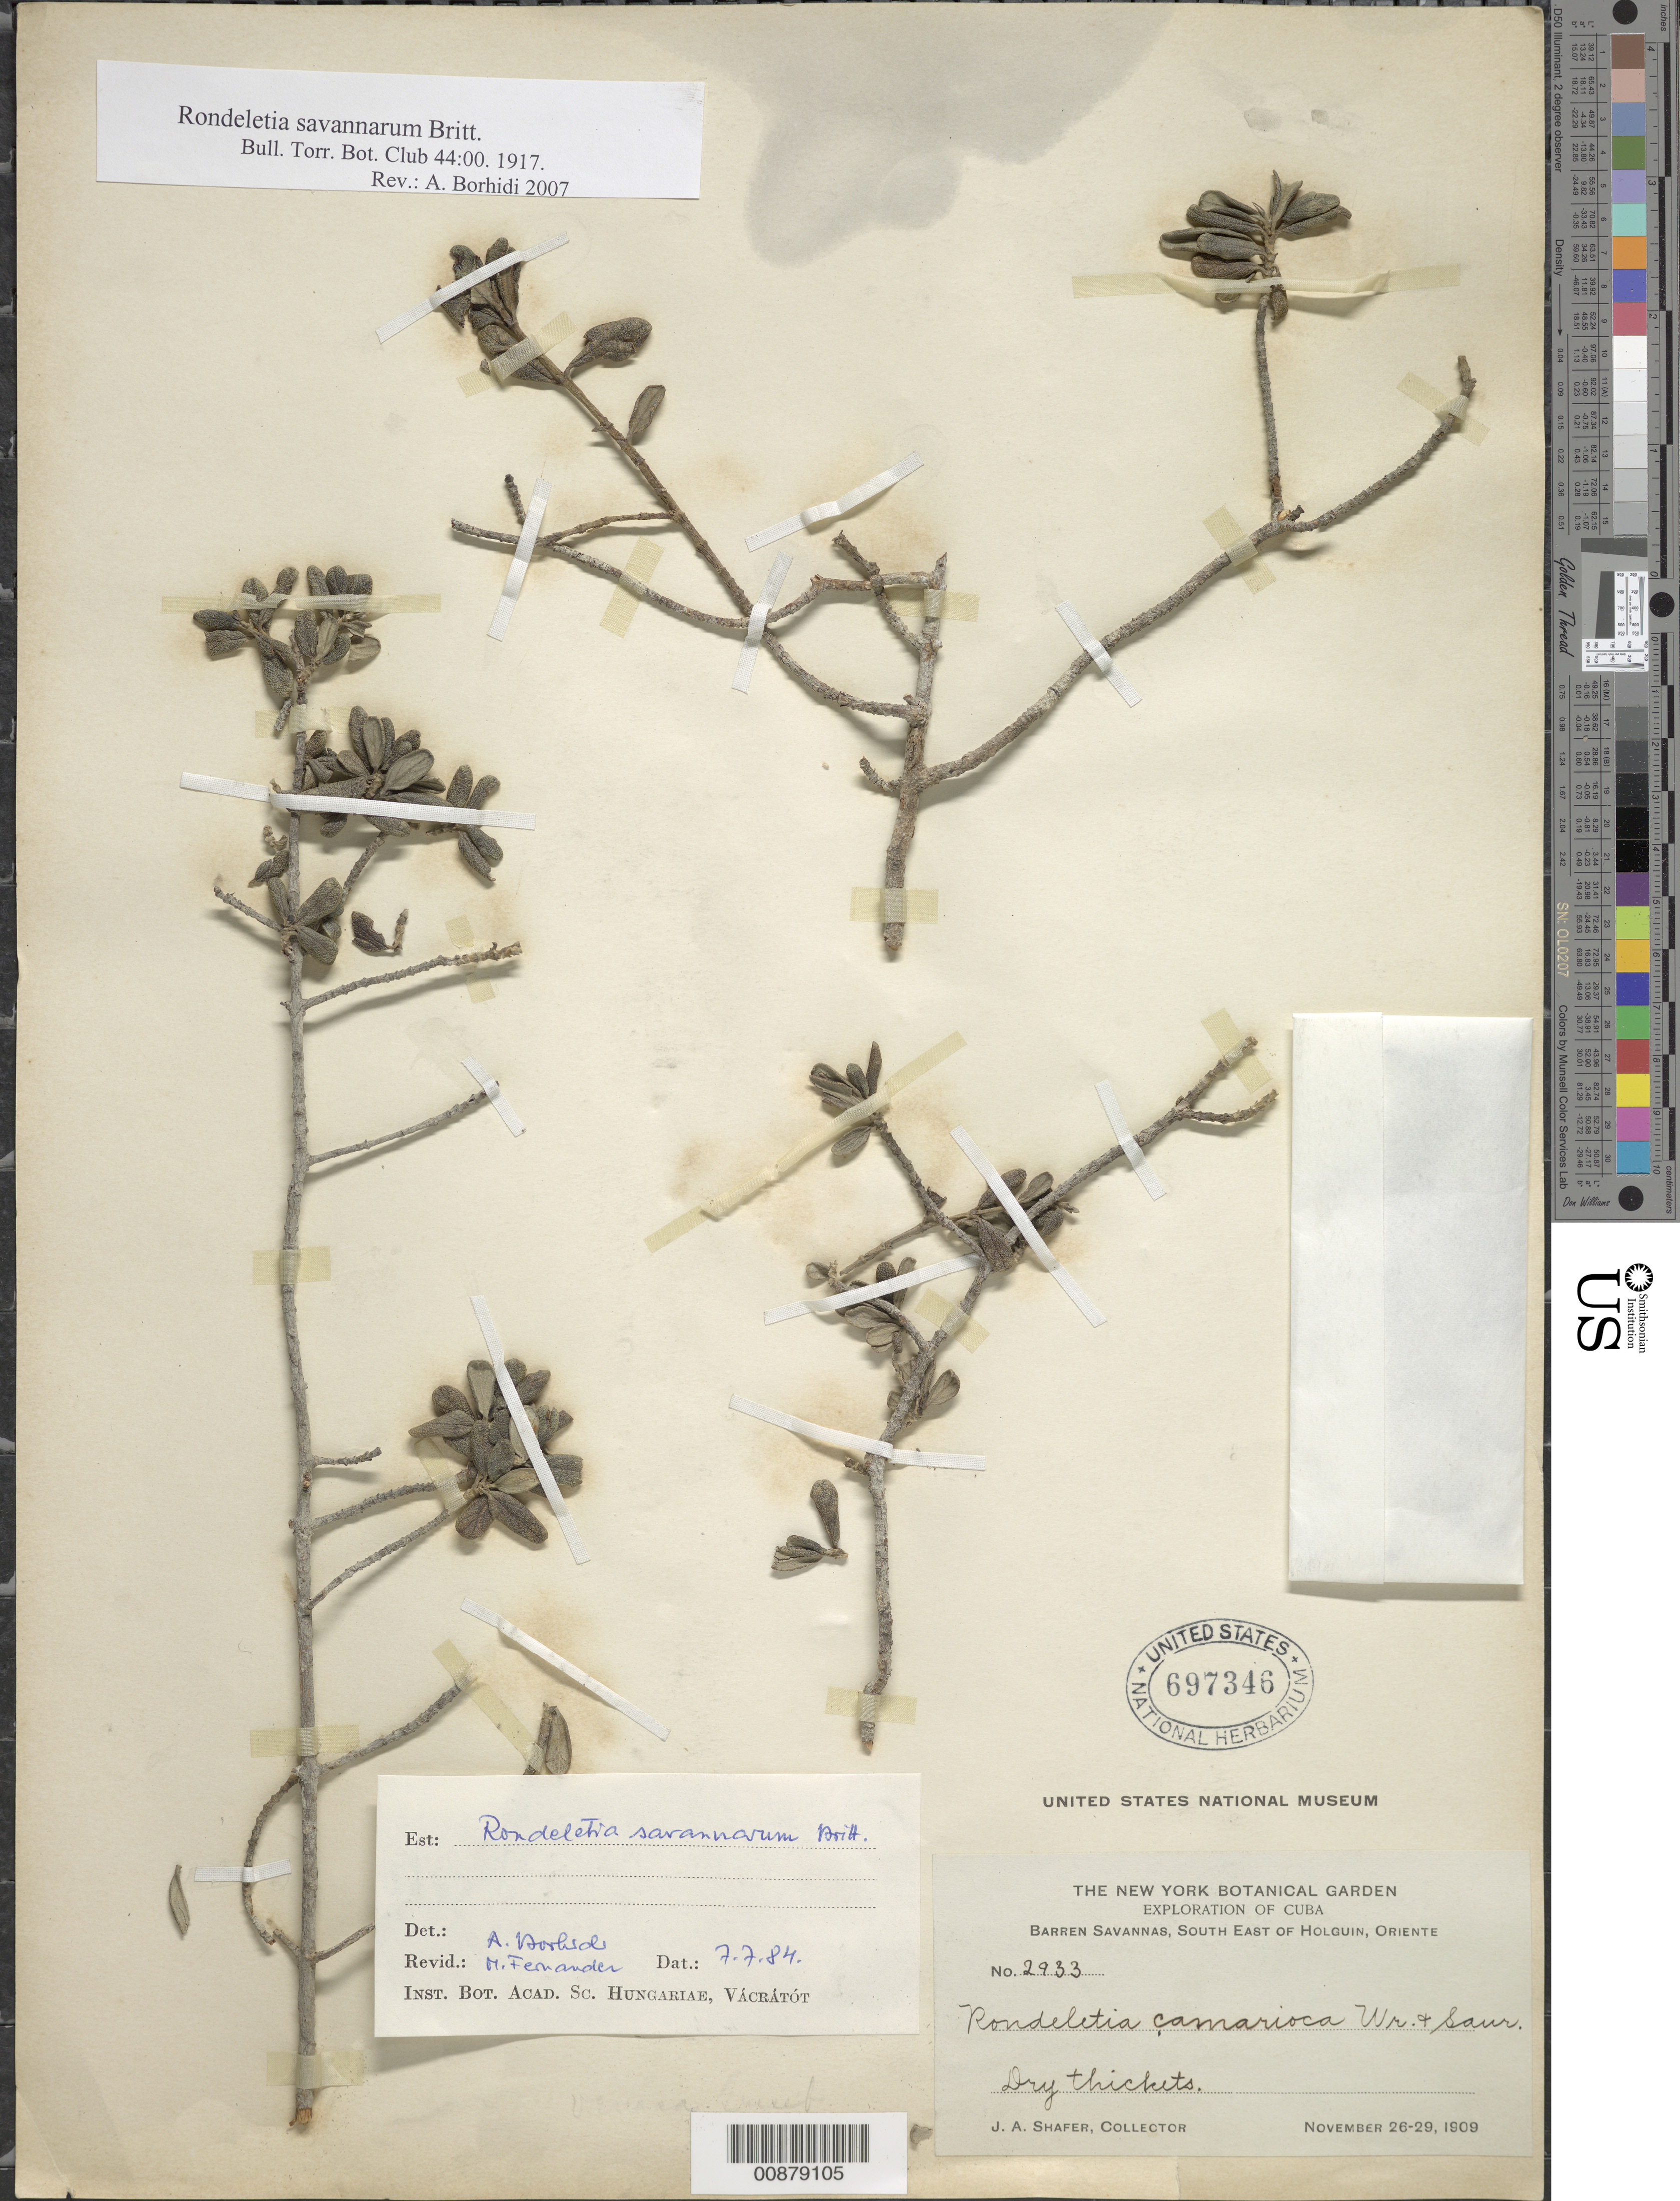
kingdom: Plantae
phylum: Tracheophyta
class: Magnoliopsida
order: Gentianales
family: Rubiaceae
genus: Rondeletia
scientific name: Rondeletia savannarum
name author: Britton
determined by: Borhidi, Attila L.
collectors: J. A. Shafer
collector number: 2933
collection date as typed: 26 Nov 1909 to 29 Nov 1909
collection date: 1909-11-26/1909-11-29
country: Cuba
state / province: Holguín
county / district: Dry forest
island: Cuba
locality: SE of Holguin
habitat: Dry thickets.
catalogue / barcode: US 697346